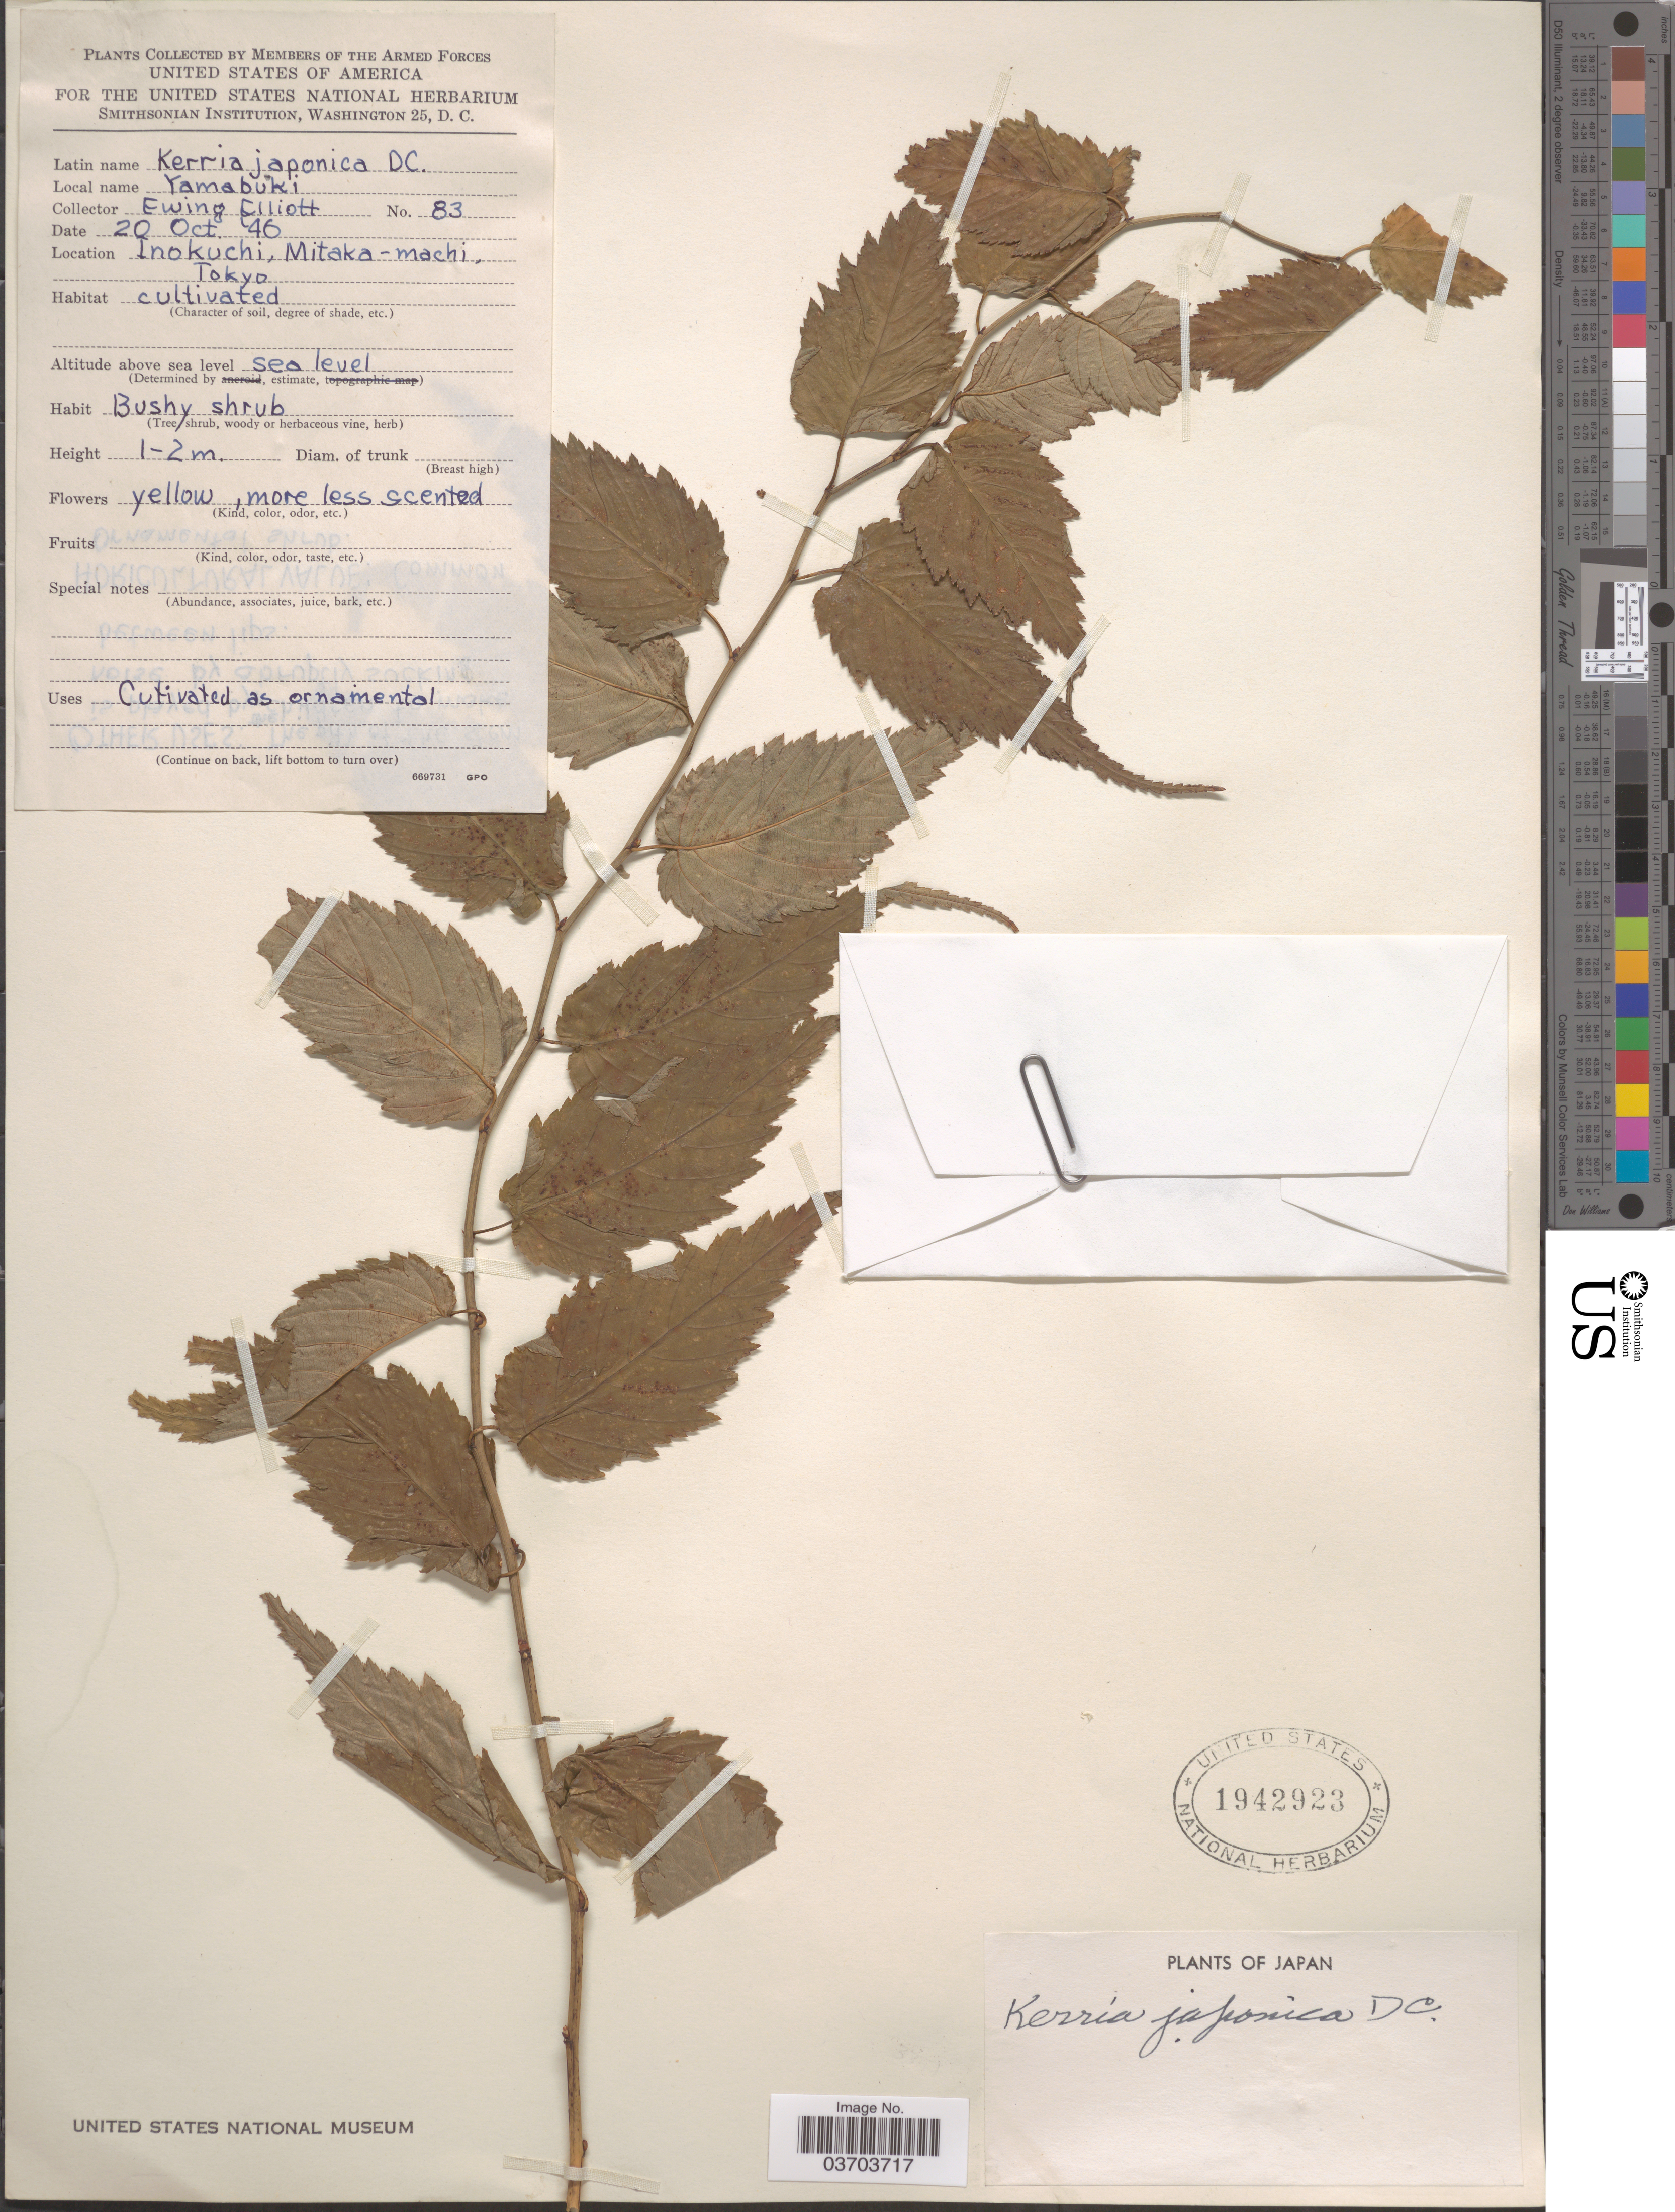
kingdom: Plantae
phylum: Tracheophyta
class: Magnoliopsida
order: Rosales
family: Rosaceae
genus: Kerria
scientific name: Kerria japonica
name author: (L.) DC.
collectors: E. Elliott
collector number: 83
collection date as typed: Transcribed d/m/y: 20/10/46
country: Japan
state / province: Tokyo, Federal City of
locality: Inokuchi, Mitaka-machi, Tokyo.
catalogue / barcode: US 1942923